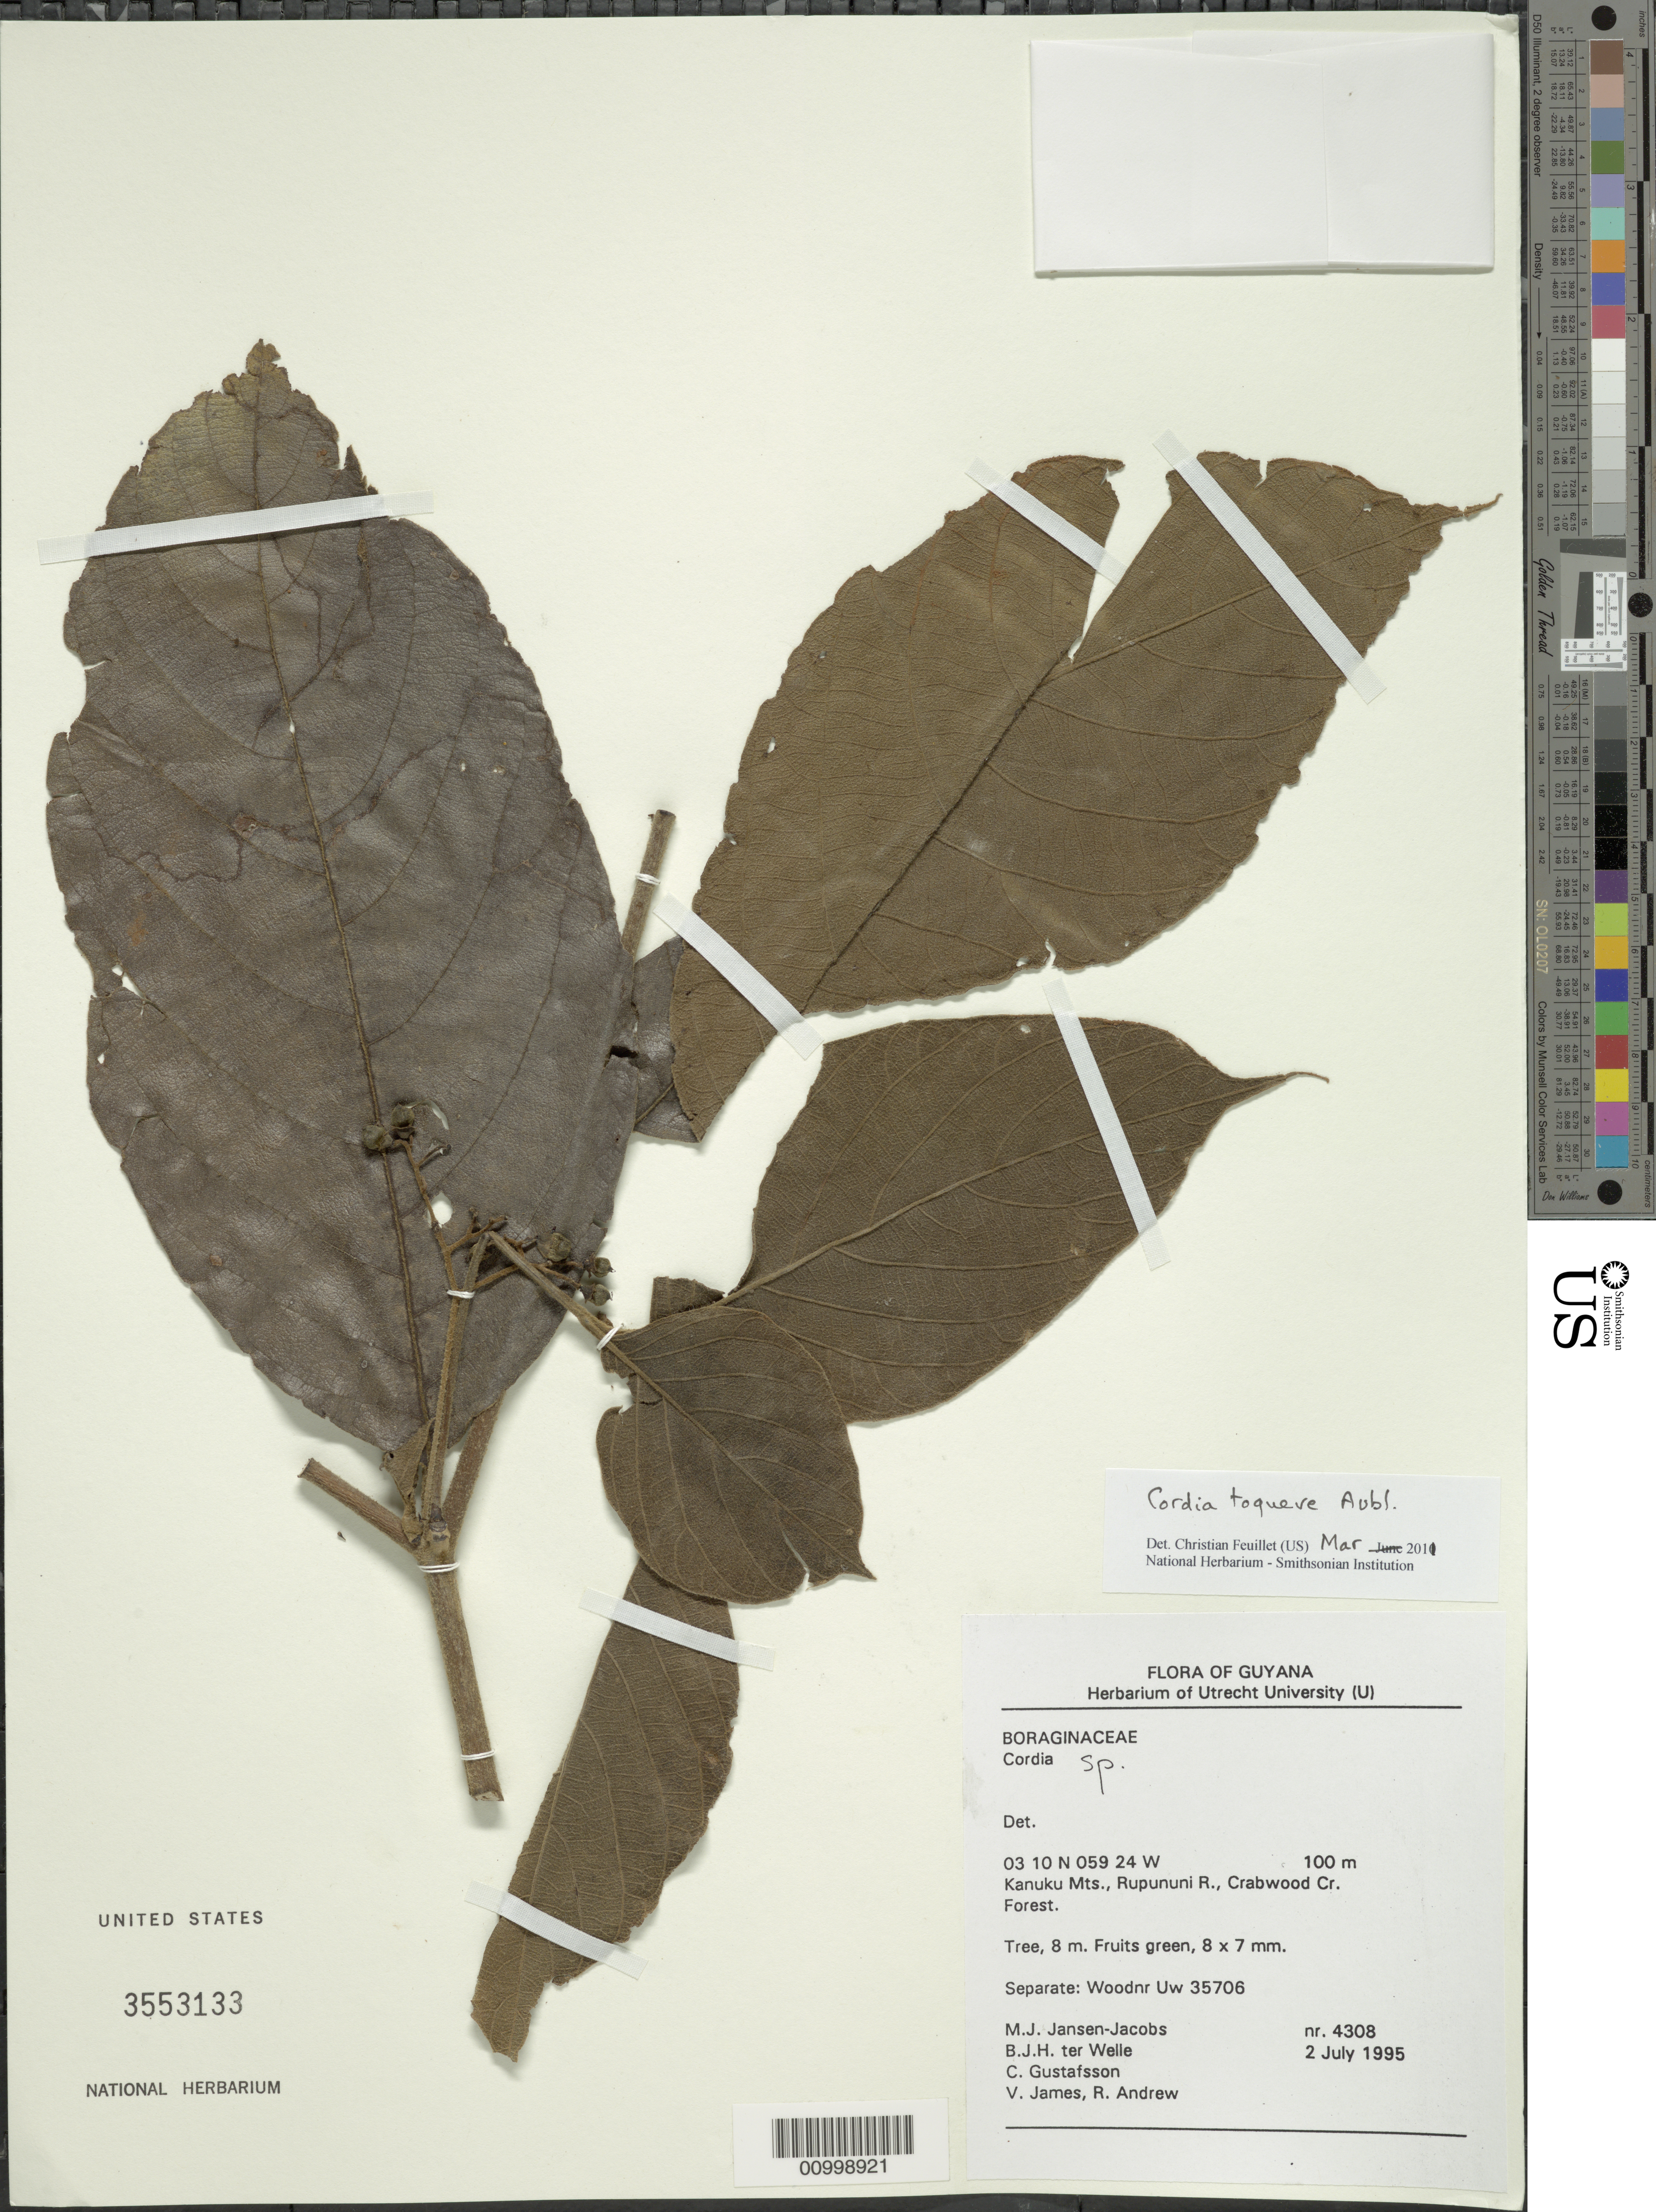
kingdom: Plantae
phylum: Tracheophyta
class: Magnoliopsida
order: Boraginales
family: Cordiaceae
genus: Cordia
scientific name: Cordia toqueve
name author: Aubl.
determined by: Feuillet, C.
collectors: M. J. Jansen-Jacobs, B. Welle, C. G. Gustafsson, V. James & R. Andrew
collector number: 4308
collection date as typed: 2-Jul-95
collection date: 1995-07-02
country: Guyana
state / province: U. Takutu-U. Essequibo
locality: Crabwood Creek, Rupununi River, Kanuku Mts.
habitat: Forest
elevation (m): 100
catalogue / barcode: US 3553133